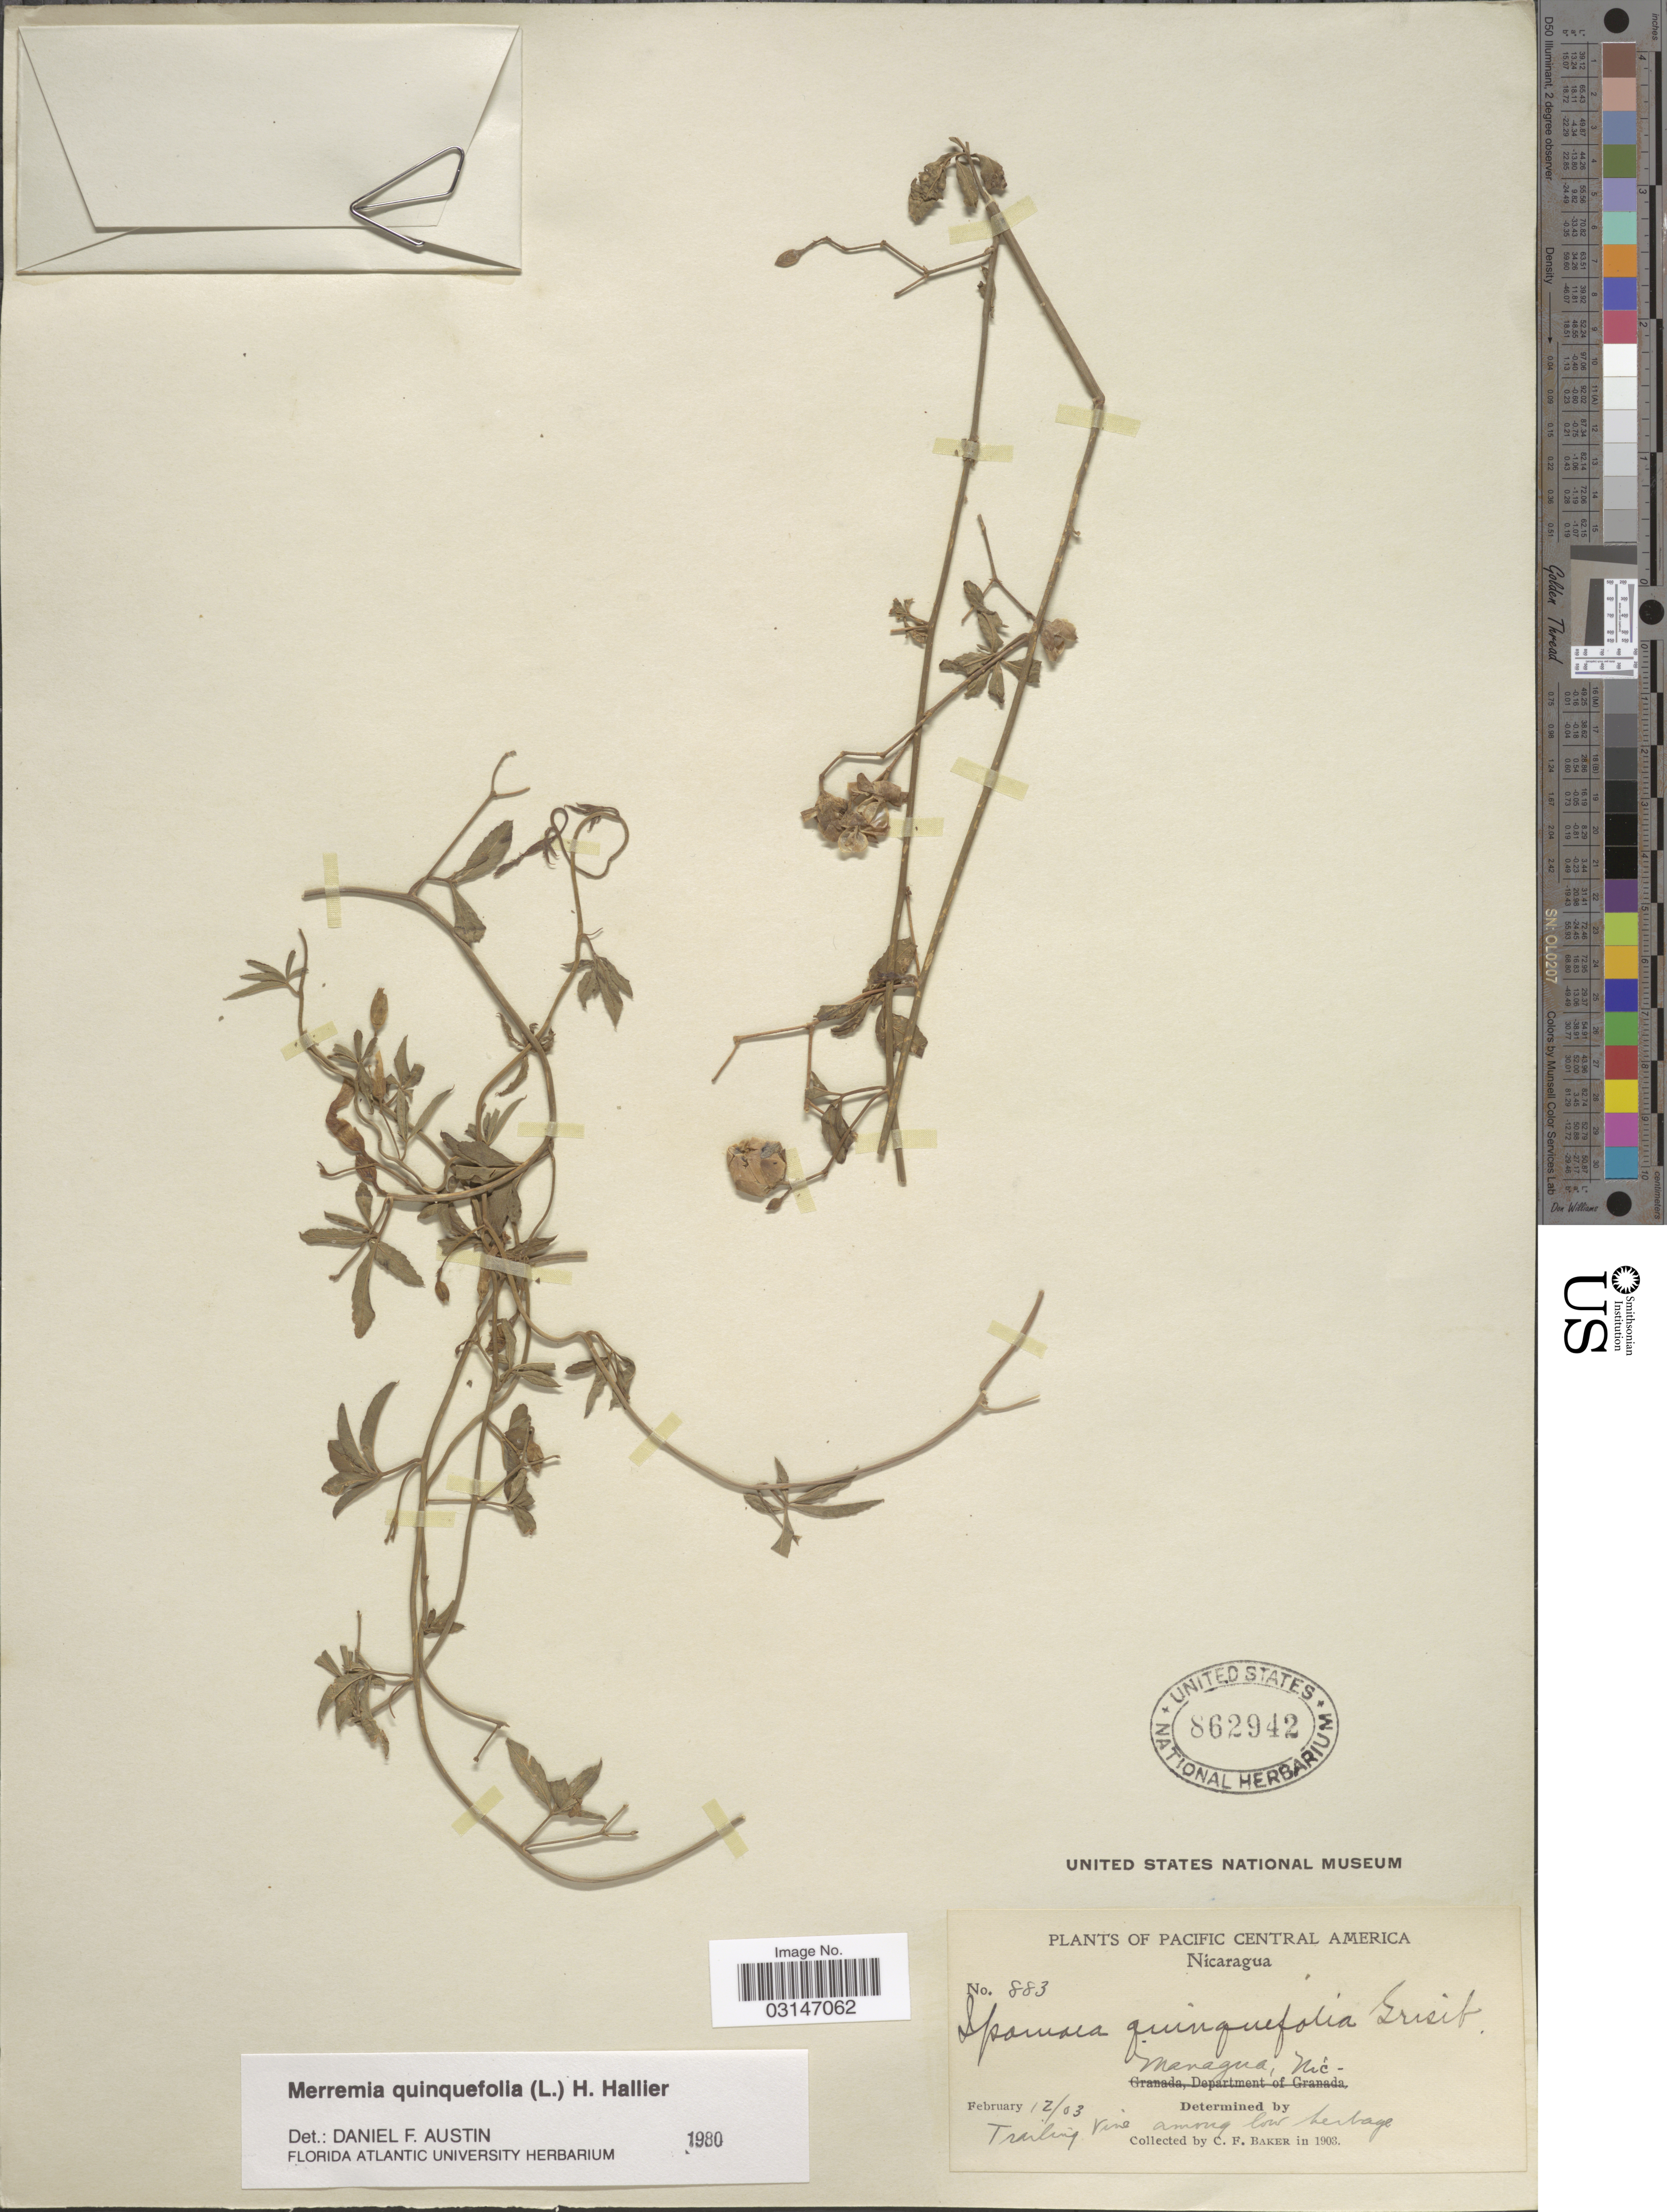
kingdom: Plantae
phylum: Tracheophyta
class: Magnoliopsida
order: Solanales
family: Convolvulaceae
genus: Distimake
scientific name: Distimake quinquefolius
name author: (L.) A. R. Simões & Staples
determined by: Strong, Mark T., (BOT), Smithsonian Institution - National Museum of Natural History (UNITED STATES)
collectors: C. F. Baker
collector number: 883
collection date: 1903-02-12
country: Nicaragua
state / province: Managua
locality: Pacific Central America, Managua, Nic.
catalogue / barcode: US 862942